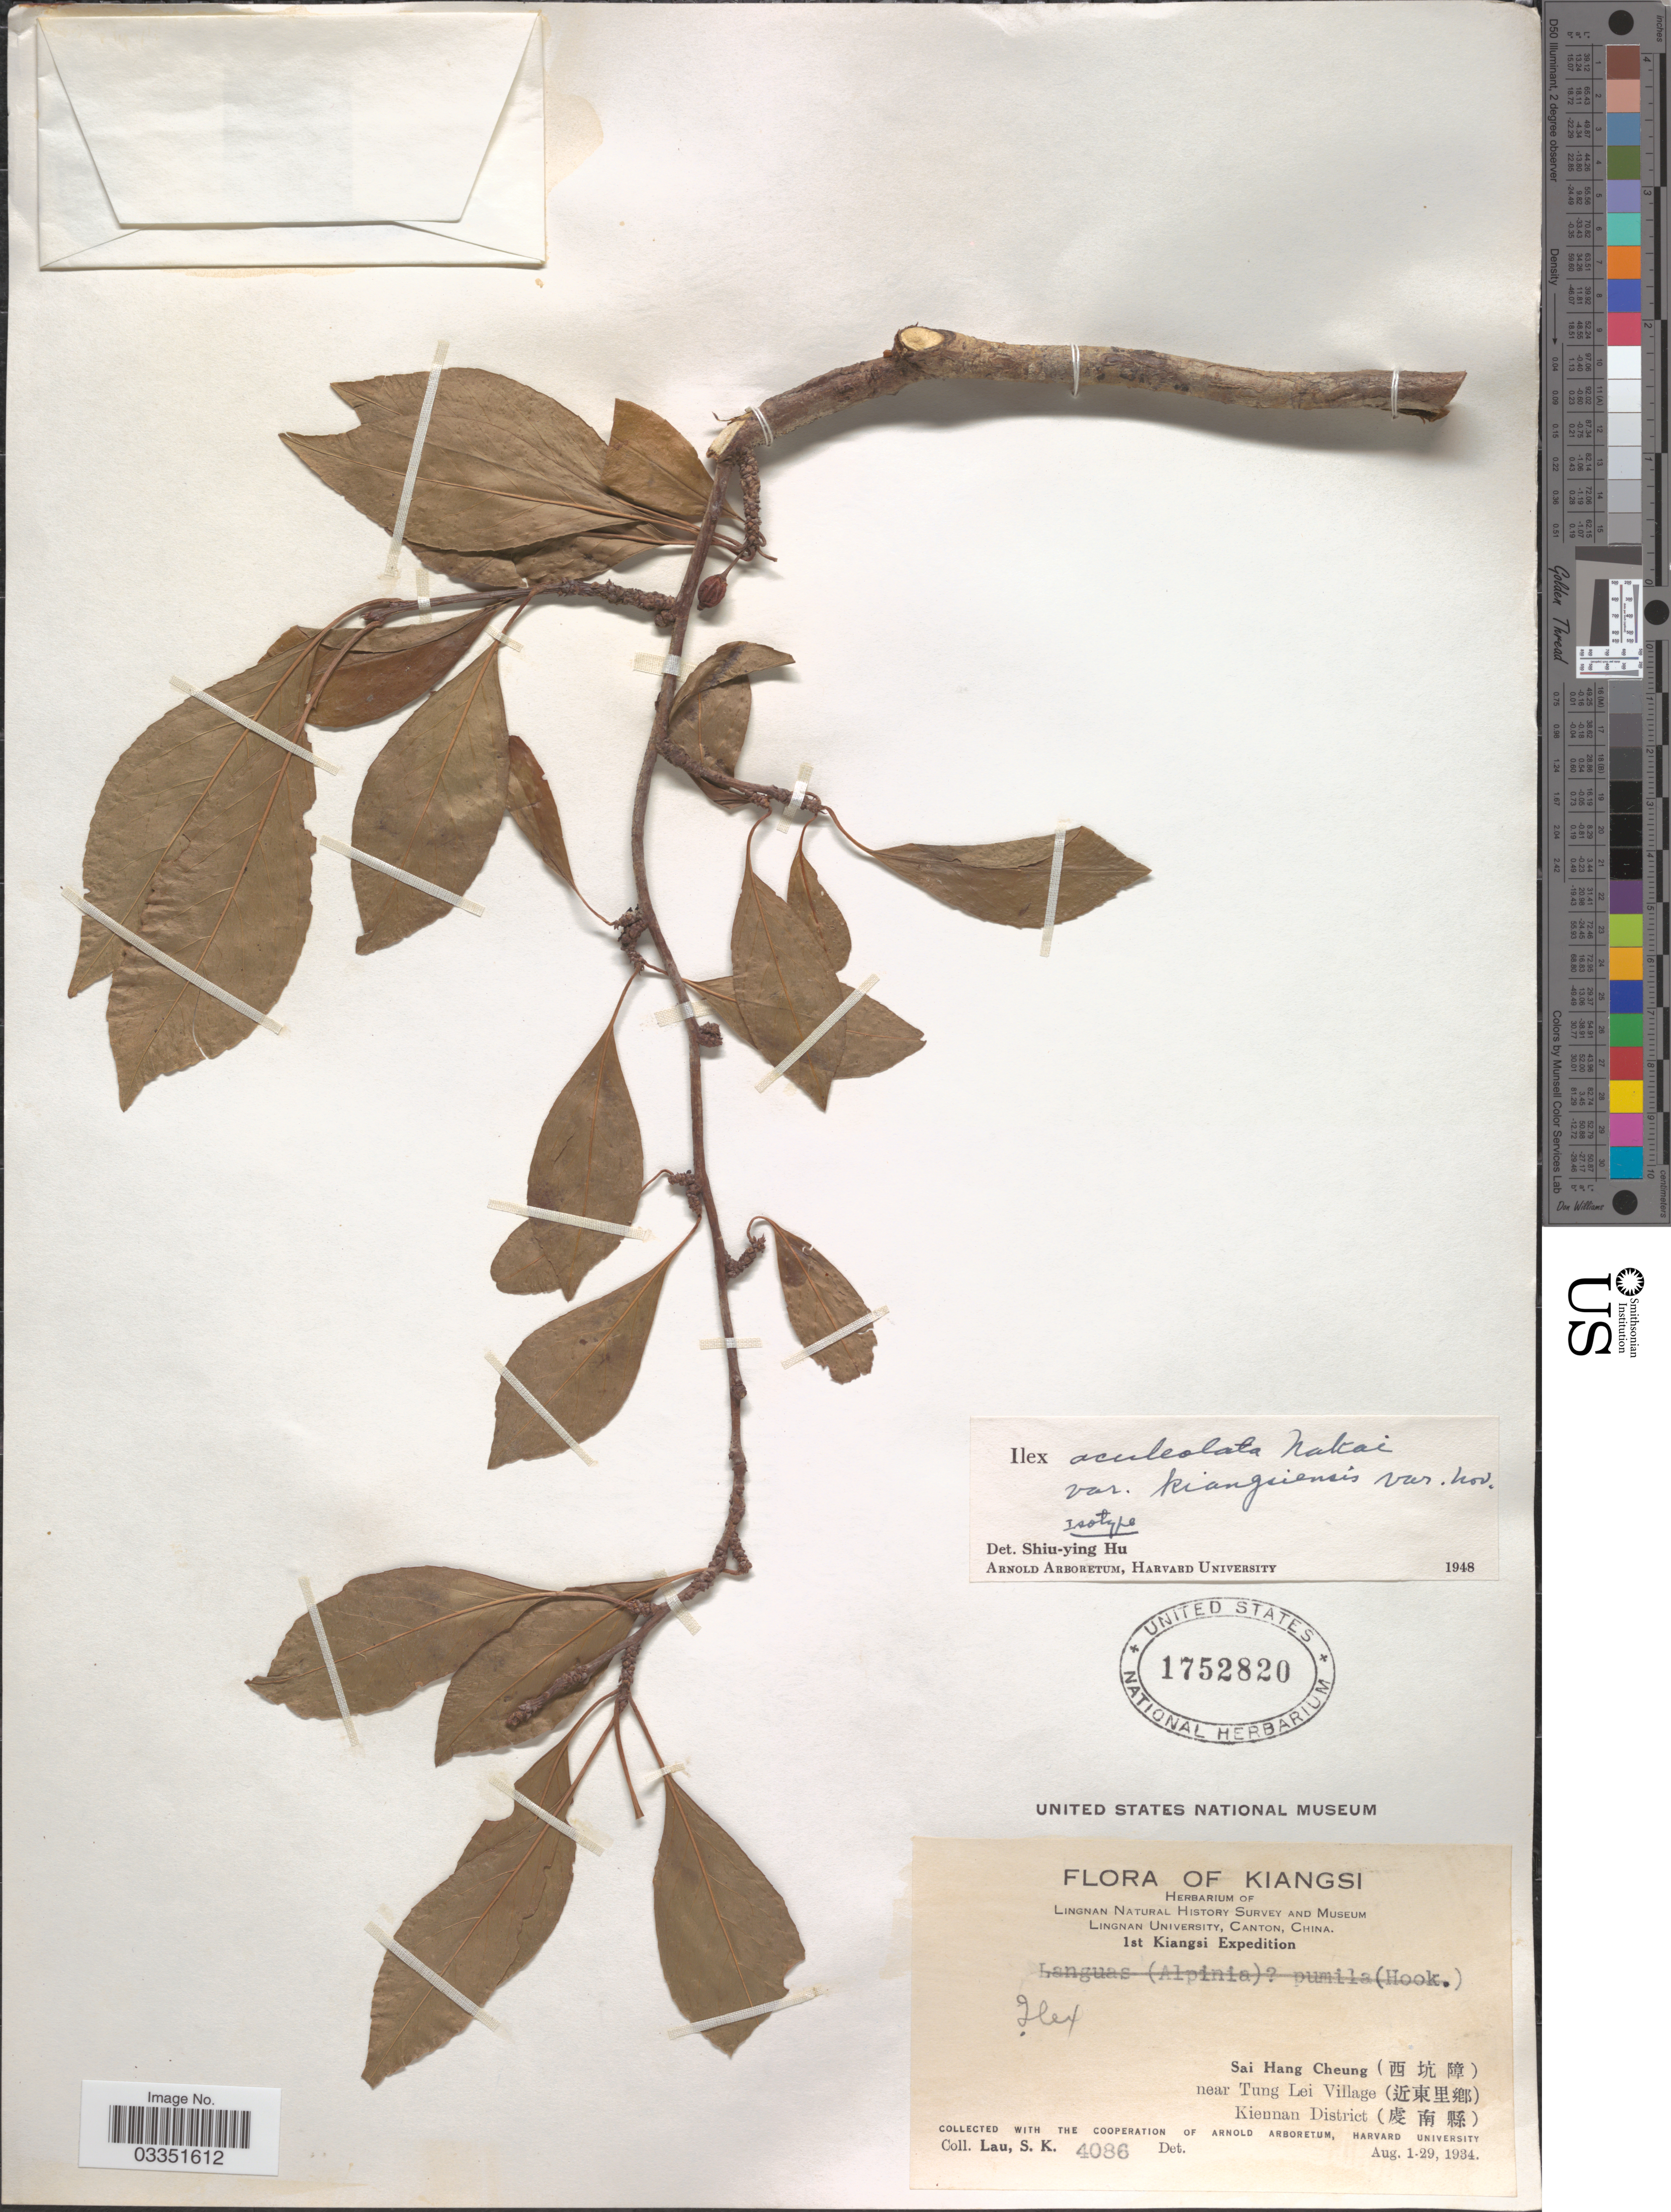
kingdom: Plantae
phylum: Tracheophyta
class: Magnoliopsida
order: Aquifoliales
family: Aquifoliaceae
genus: Ilex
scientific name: Ilex acutidenticulata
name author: Steyerm.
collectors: S. K. Lau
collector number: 4086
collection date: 1934-08-01/1934-08-29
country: China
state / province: Jiangxi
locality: Kiangsi. Sai Hang Cheung (X) near Tung Lei Village (X). Kiennan District (X).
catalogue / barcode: US 1752820